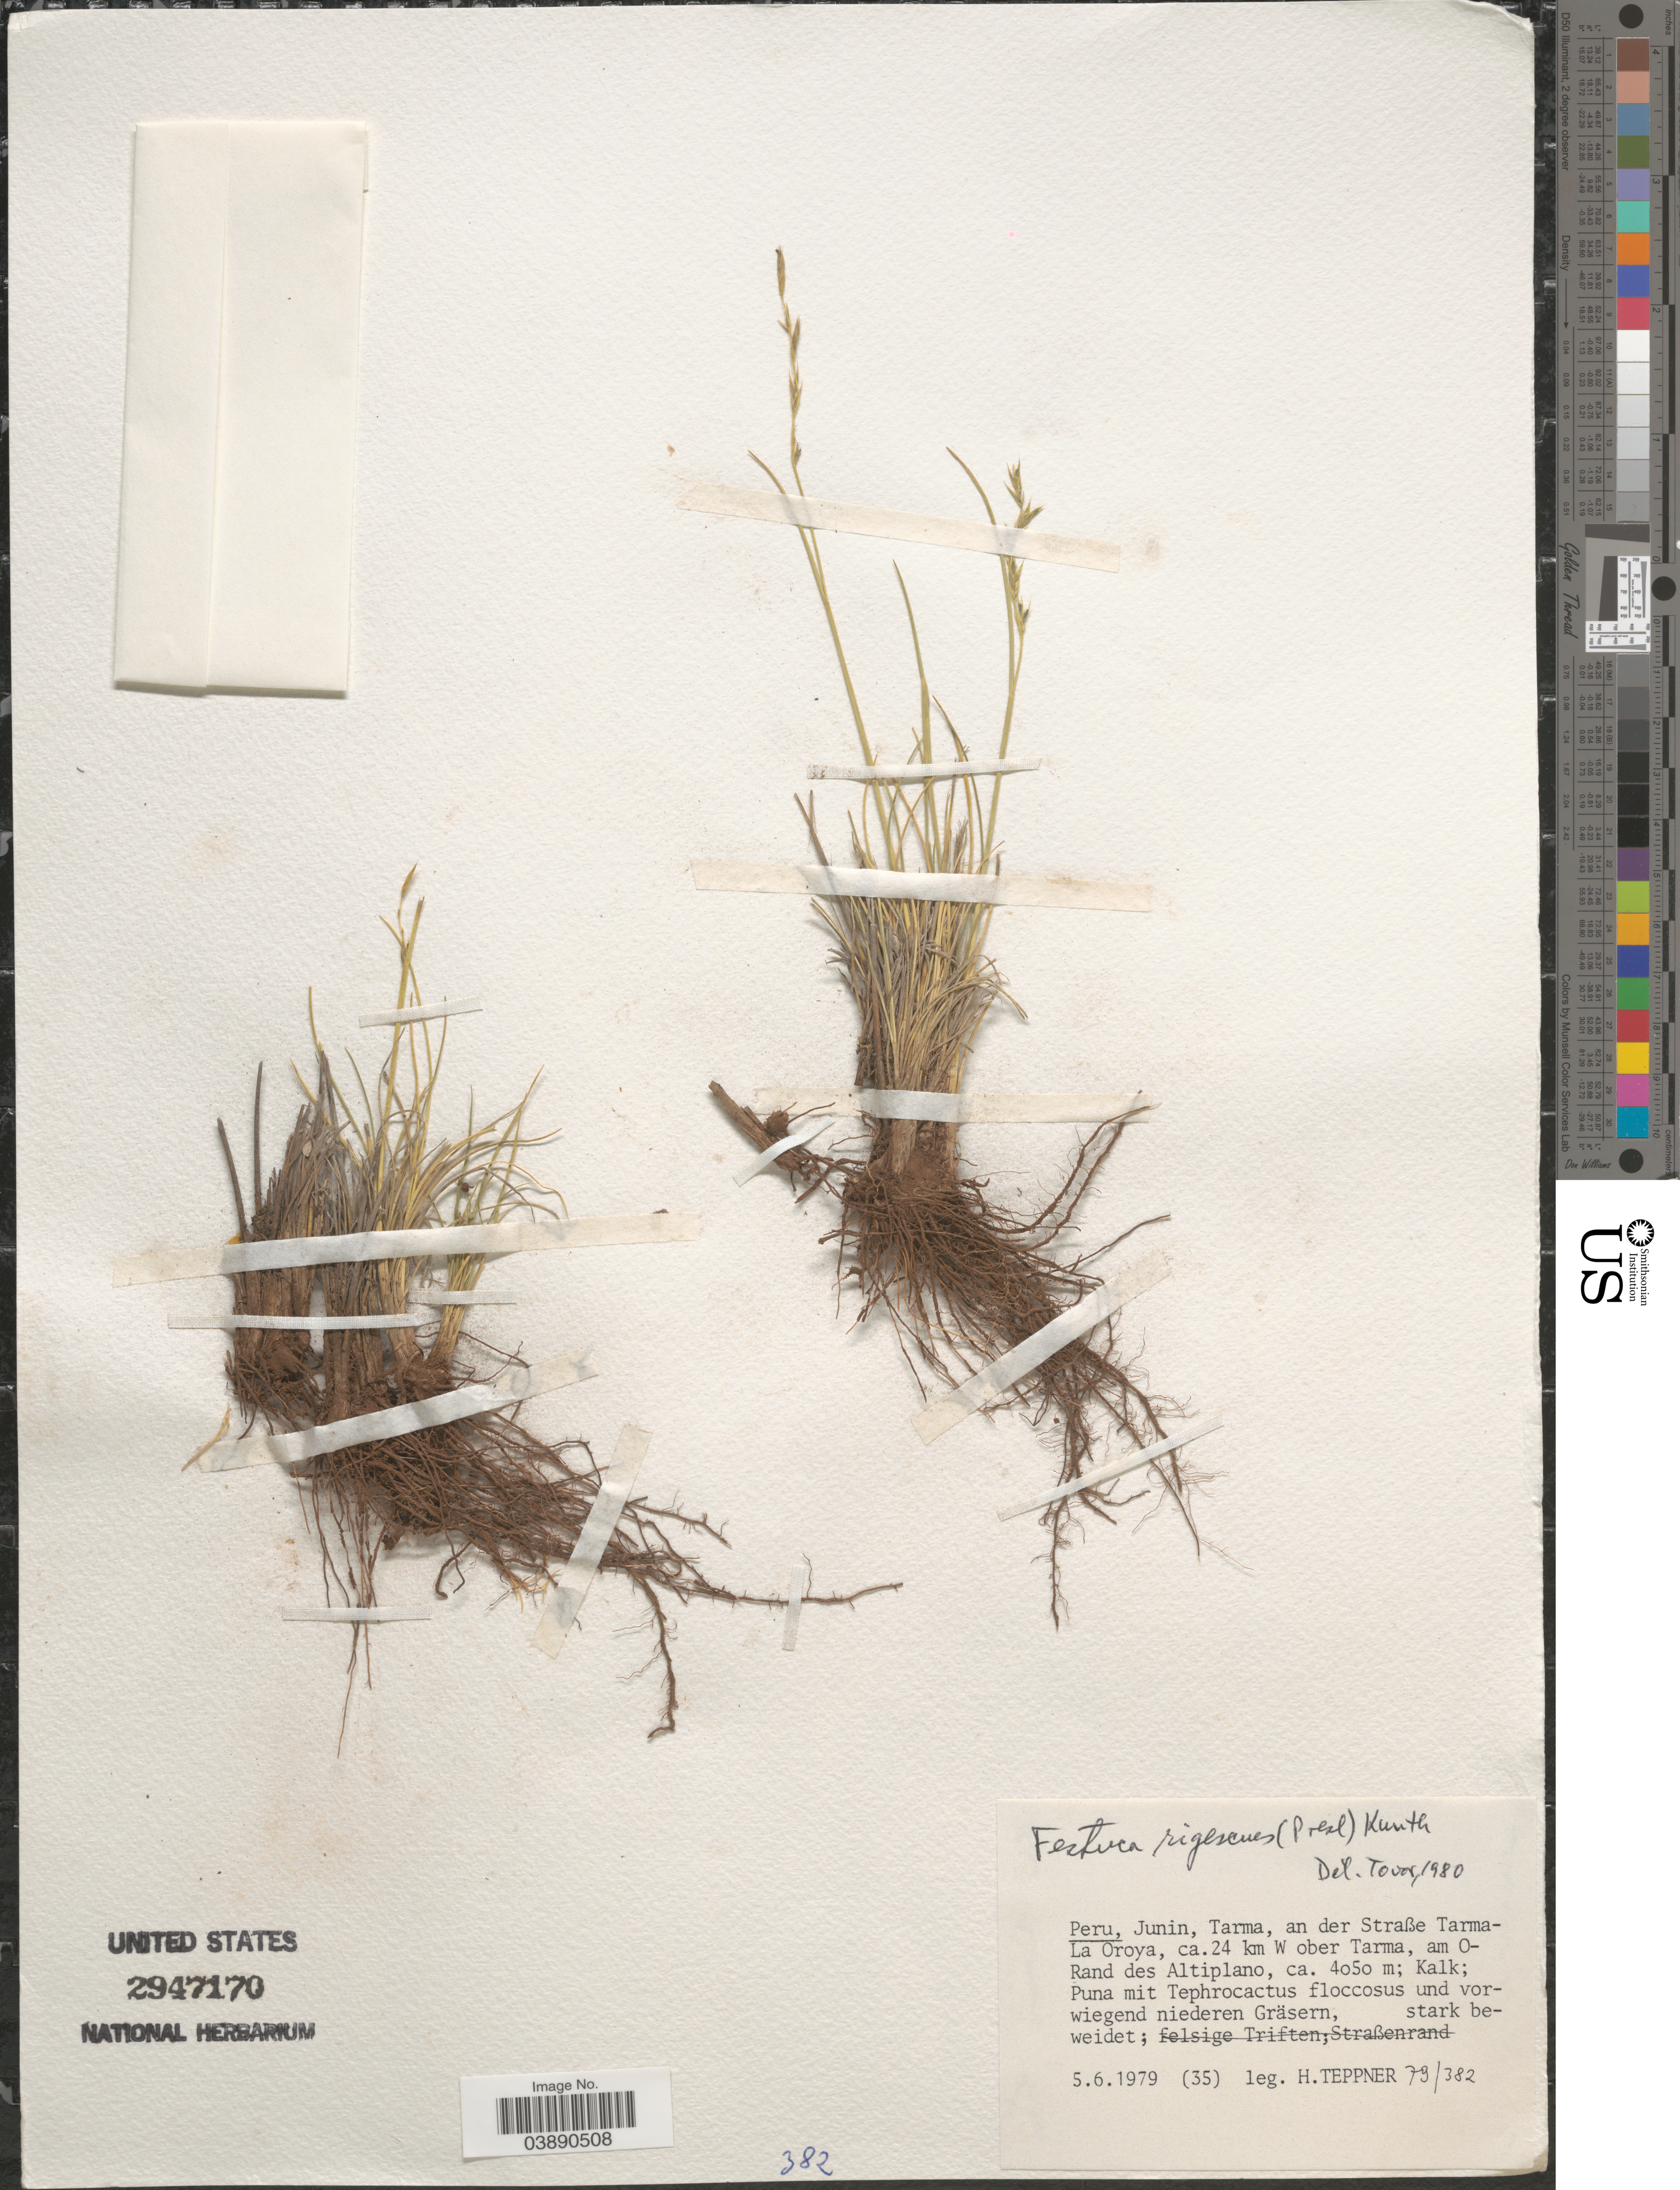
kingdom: Plantae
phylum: Tracheophyta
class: Liliopsida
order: Poales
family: Poaceae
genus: Festuca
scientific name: Festuca rigescens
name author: (J. Presl) Kunth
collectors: H. Teppner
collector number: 35/79/382 ?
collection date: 1979-06-05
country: Peru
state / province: Junín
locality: Tarma, an der Straße Tarma-La Oroya, ca. 24 km W ober Tarma, am O-Rand des Altiplano.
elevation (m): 4050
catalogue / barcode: US 2947170